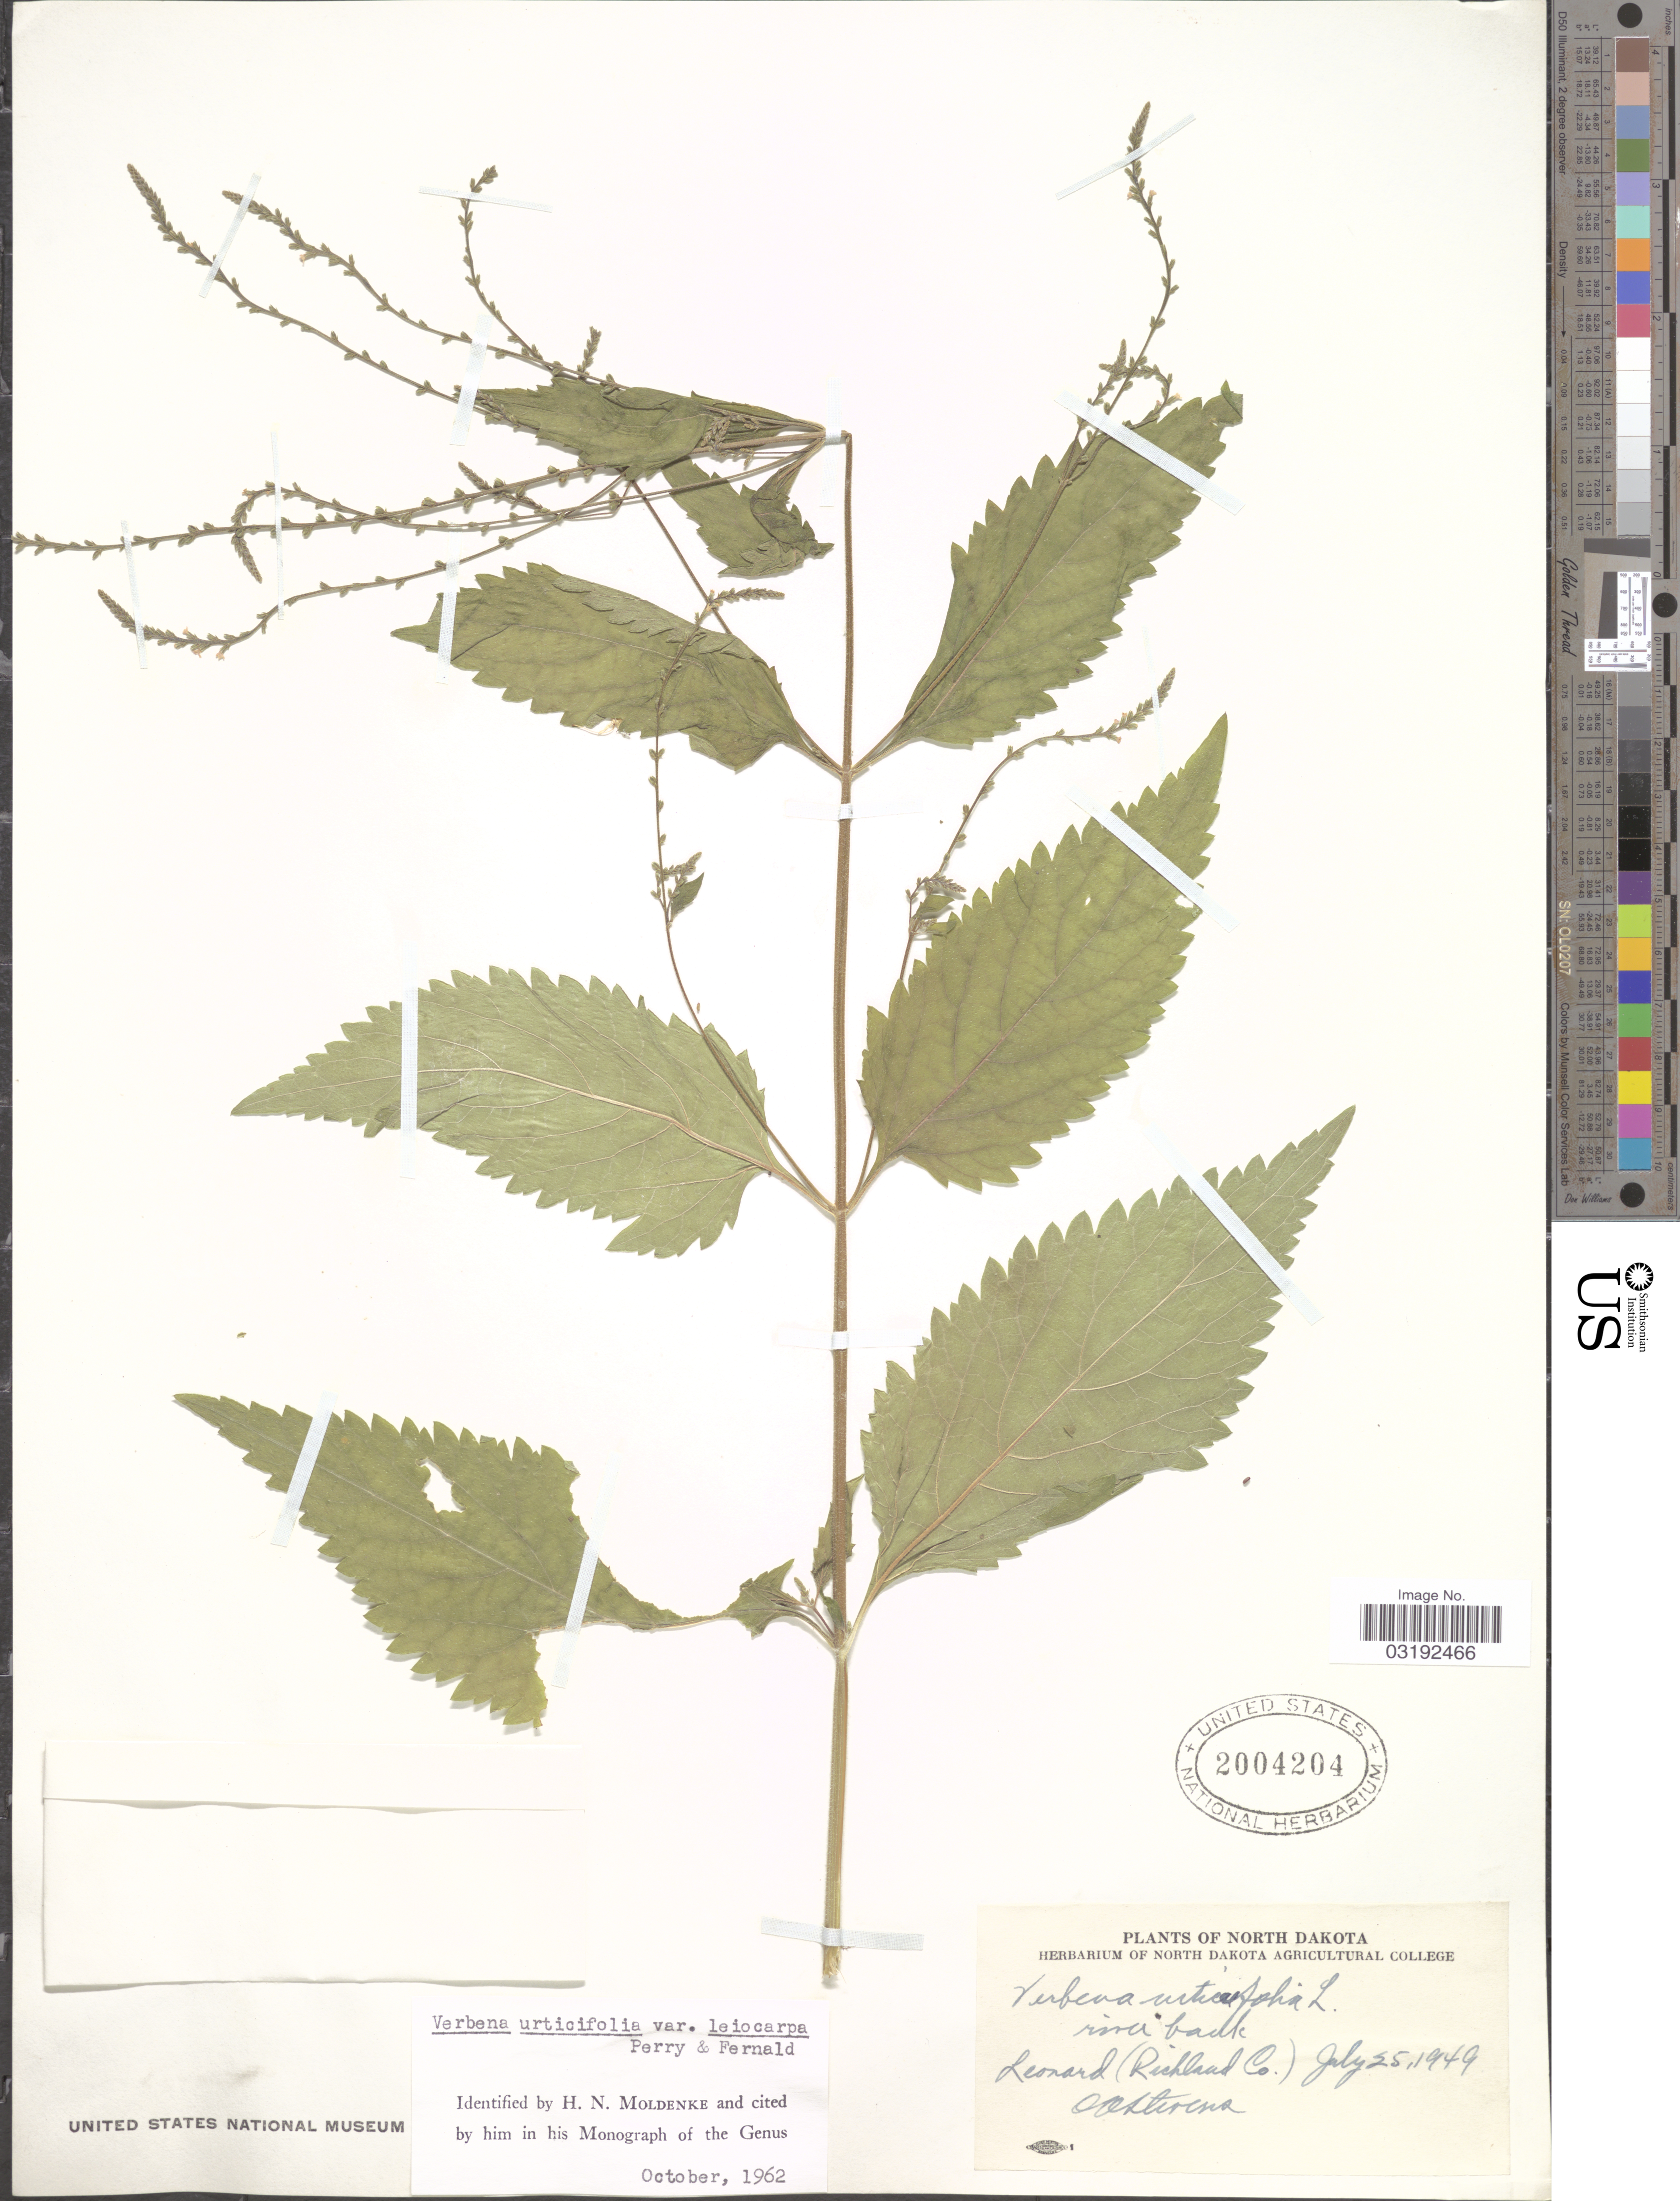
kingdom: Plantae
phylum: Tracheophyta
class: Magnoliopsida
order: Lamiales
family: Verbenaceae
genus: Verbena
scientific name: Verbena urticifolia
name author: L.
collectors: O. A. Stevens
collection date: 1949-07-25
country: United States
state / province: North Dakota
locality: Leonard (Richland Co.).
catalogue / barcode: US 2004204